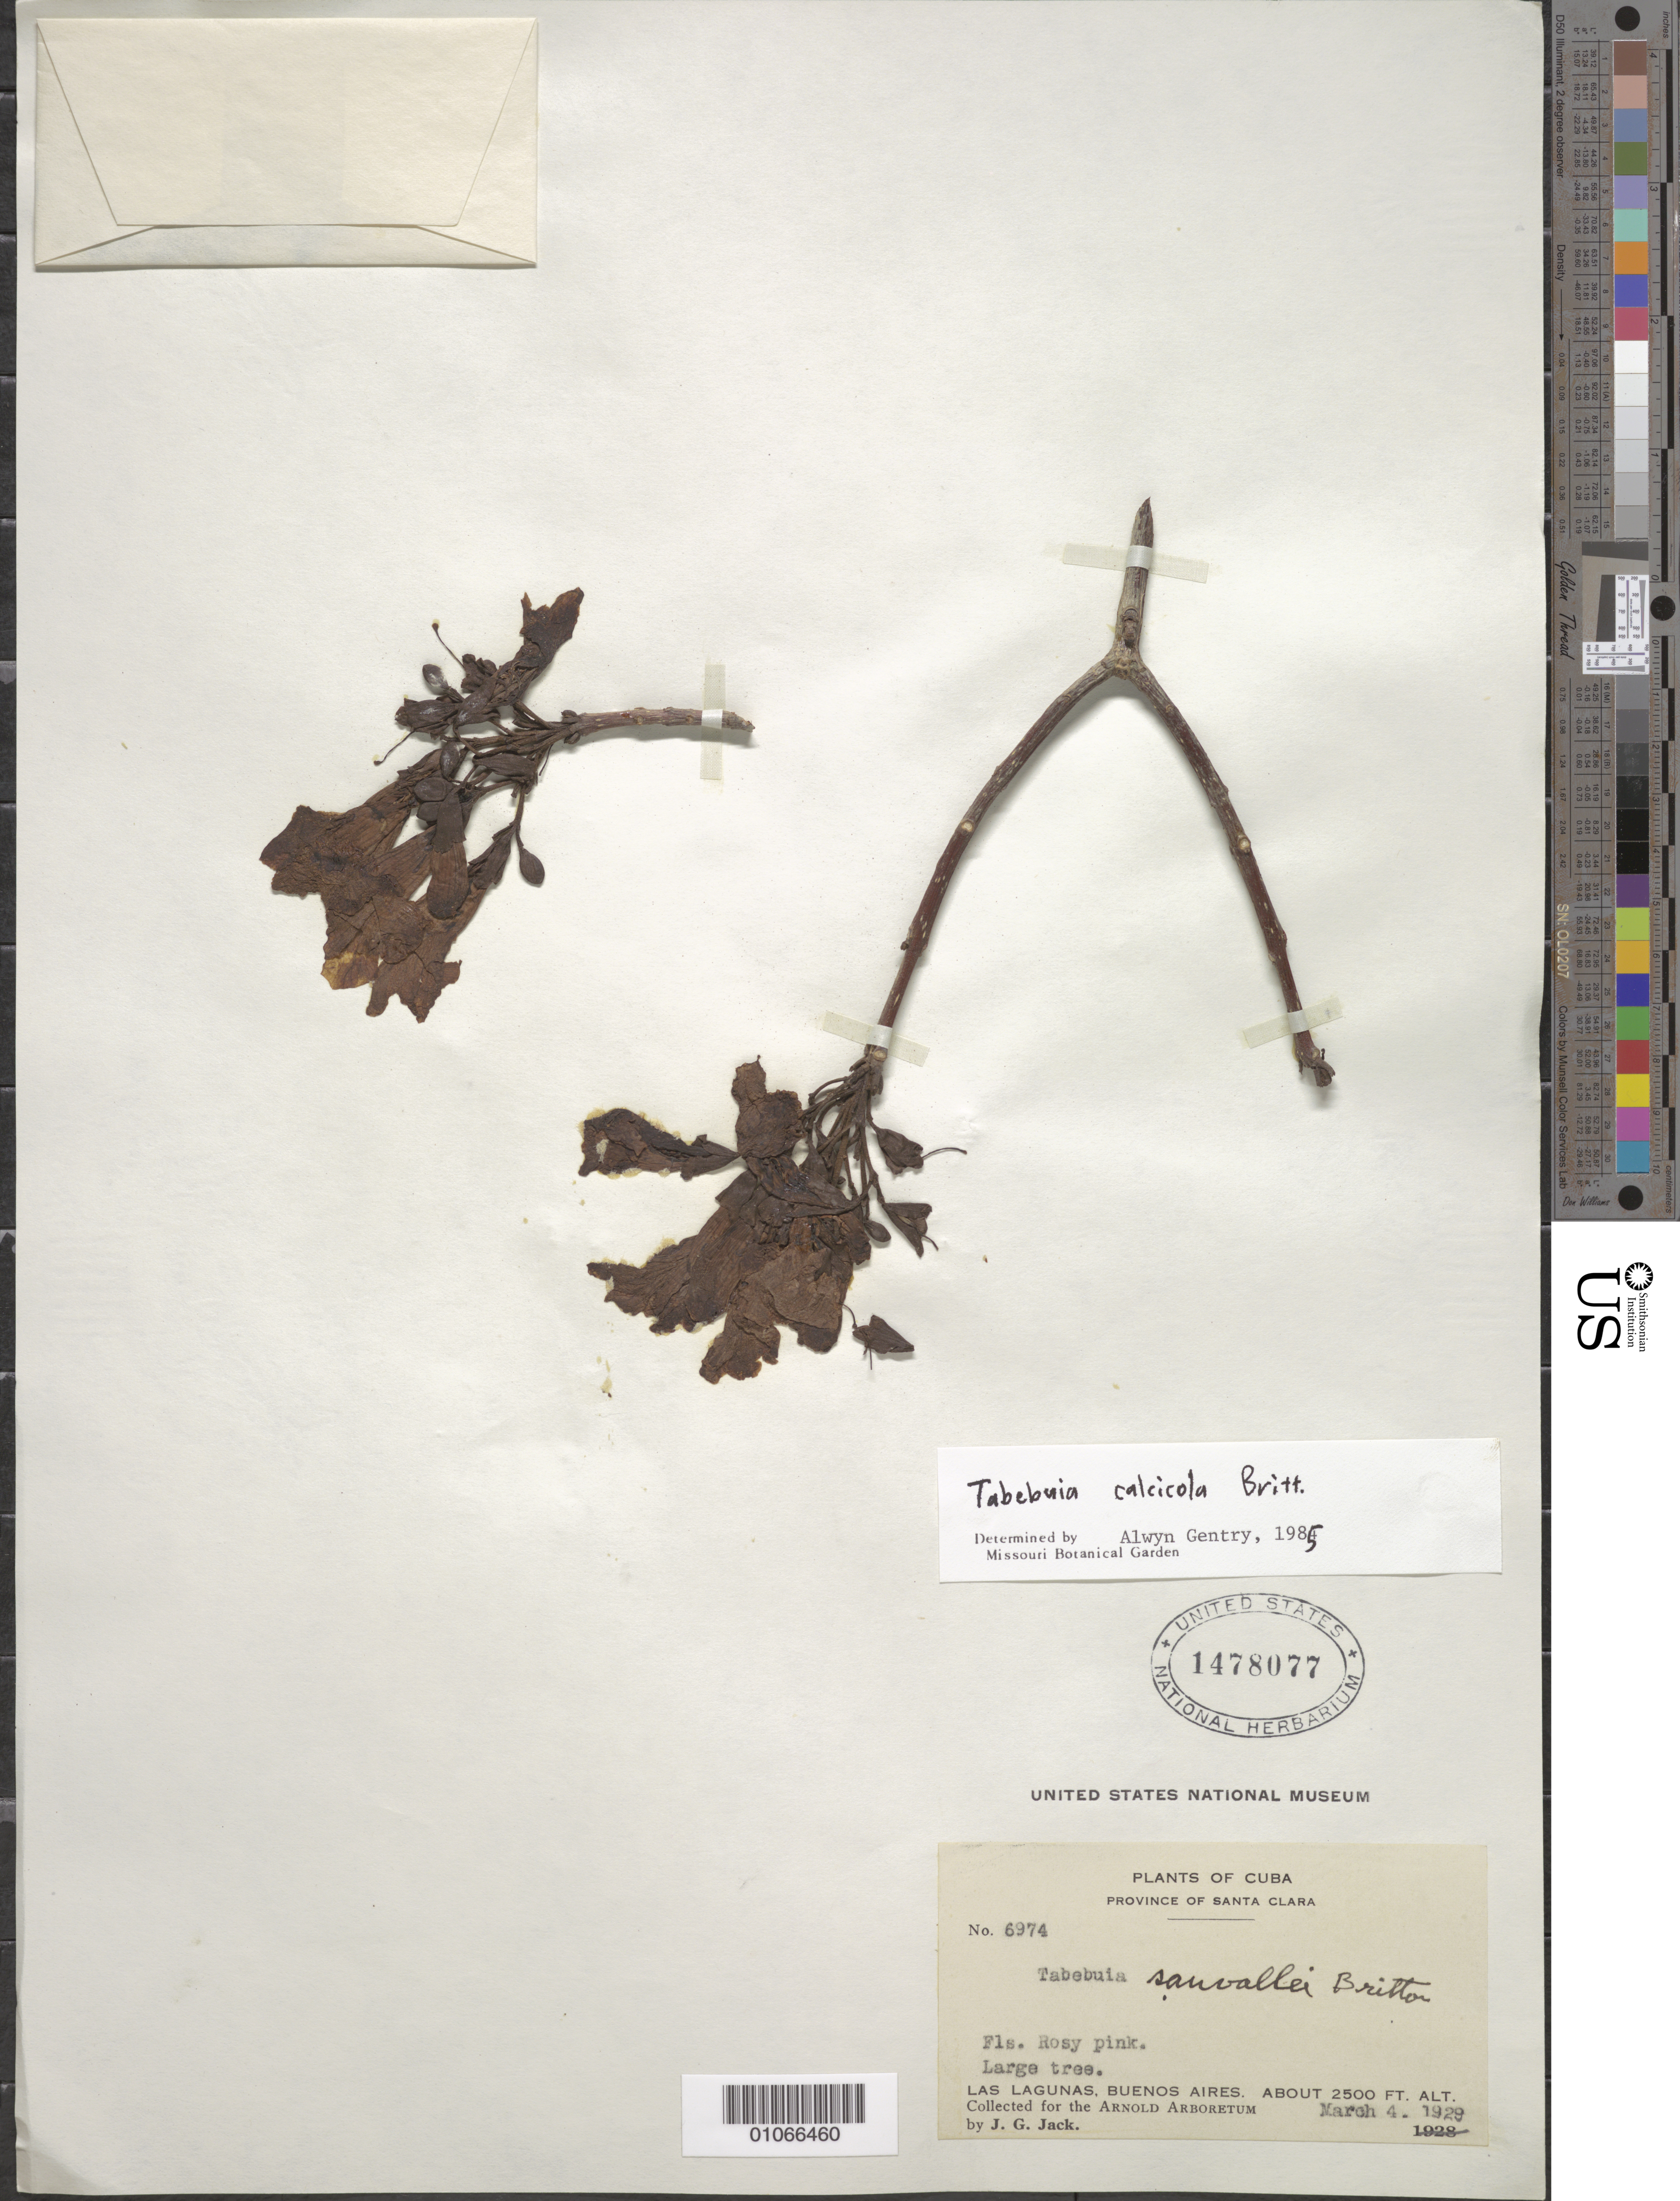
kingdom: Plantae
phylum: Tracheophyta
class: Magnoliopsida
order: Lamiales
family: Bignoniaceae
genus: Tabebuia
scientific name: Tabebuia calcicola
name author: Britton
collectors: J. G. Jack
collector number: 6974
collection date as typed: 04 Mar 1929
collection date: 1929-03-04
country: Cuba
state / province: Villa Clara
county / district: Santa Clara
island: Cuba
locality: Las Lagunas, Buenos Aires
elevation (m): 762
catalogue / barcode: US 1478077